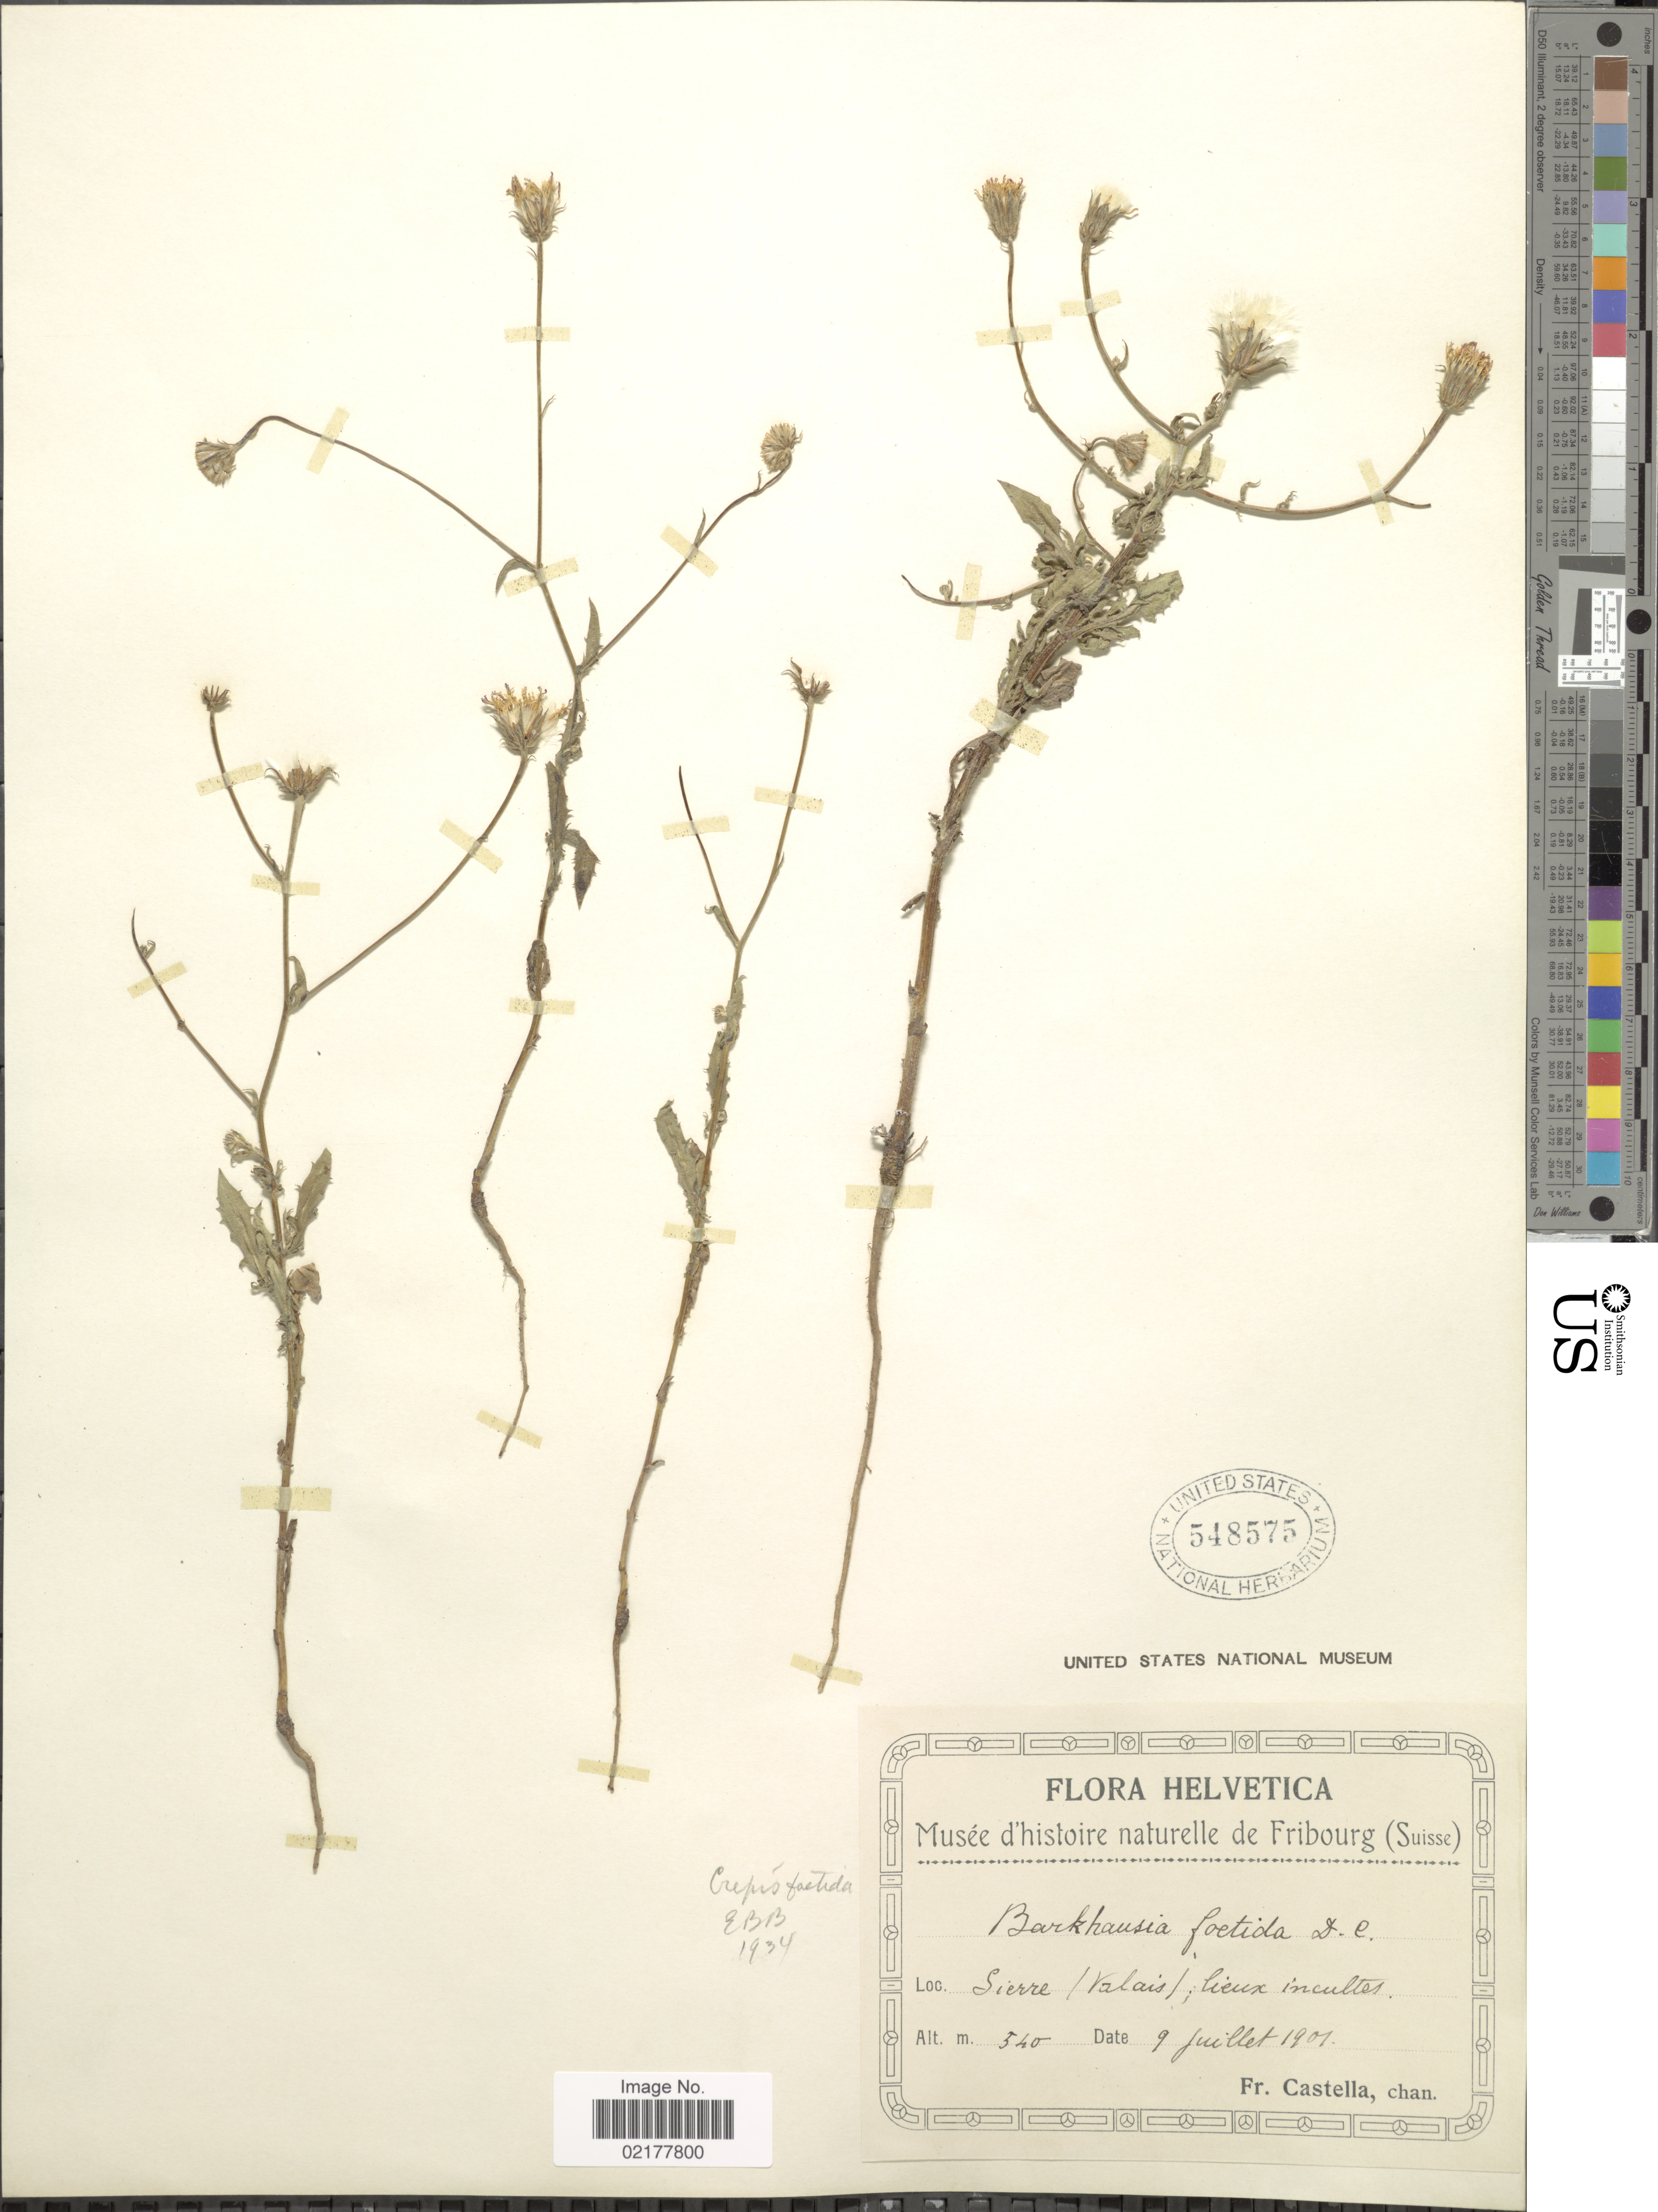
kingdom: Plantae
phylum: Tracheophyta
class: Magnoliopsida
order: Asterales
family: Asteraceae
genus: Crepis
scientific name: Crepis foetida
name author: L.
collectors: Fr. Castella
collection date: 1901-07-09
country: Switzerland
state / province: Valais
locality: Helvetica. Sierre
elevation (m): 540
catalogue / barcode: US 548575